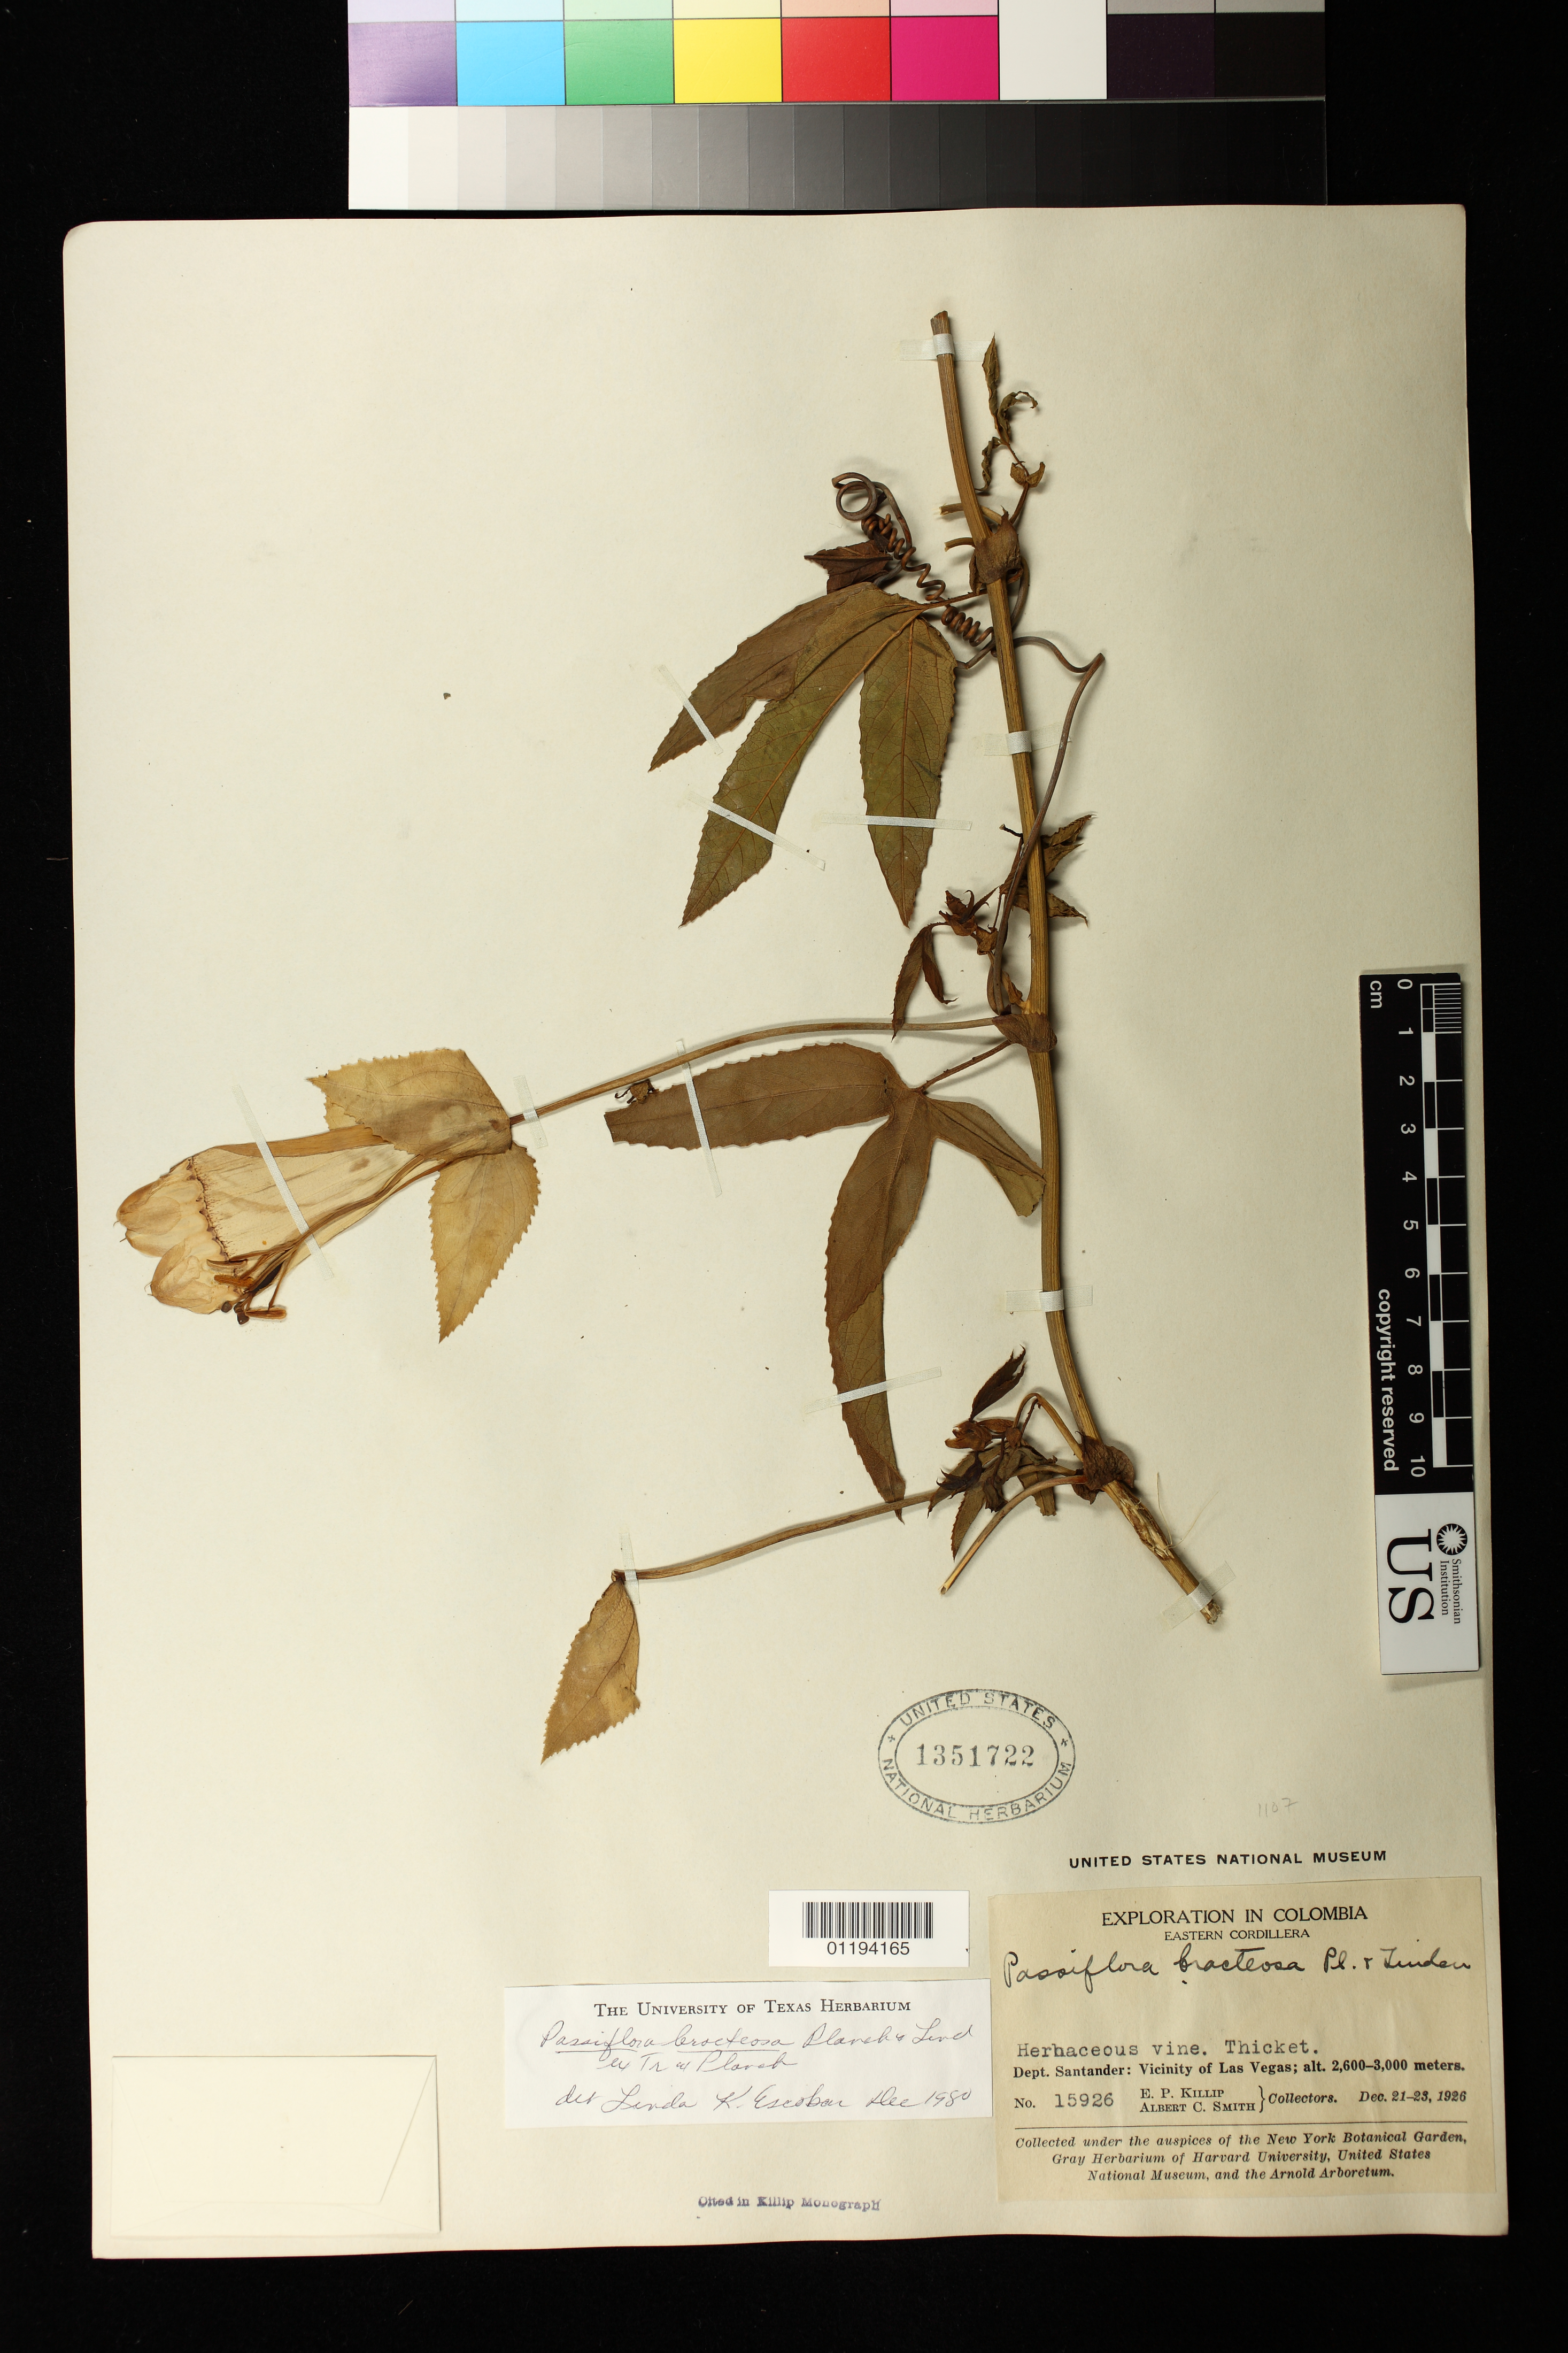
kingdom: Plantae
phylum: Tracheophyta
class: Magnoliopsida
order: Malpighiales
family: Passifloraceae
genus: Passiflora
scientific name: Passiflora bracteosa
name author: Planch. & Triana ex Linden & Planch.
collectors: E. P. Killip & A. C. Smith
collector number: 15926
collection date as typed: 1926 Dec 21 1926 Dec 23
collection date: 1926-12-21/1926-12-23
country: Colombia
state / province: Santander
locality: Eastern Cordillera, Vicinity of Las Vegas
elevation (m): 2600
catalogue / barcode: US 1351722